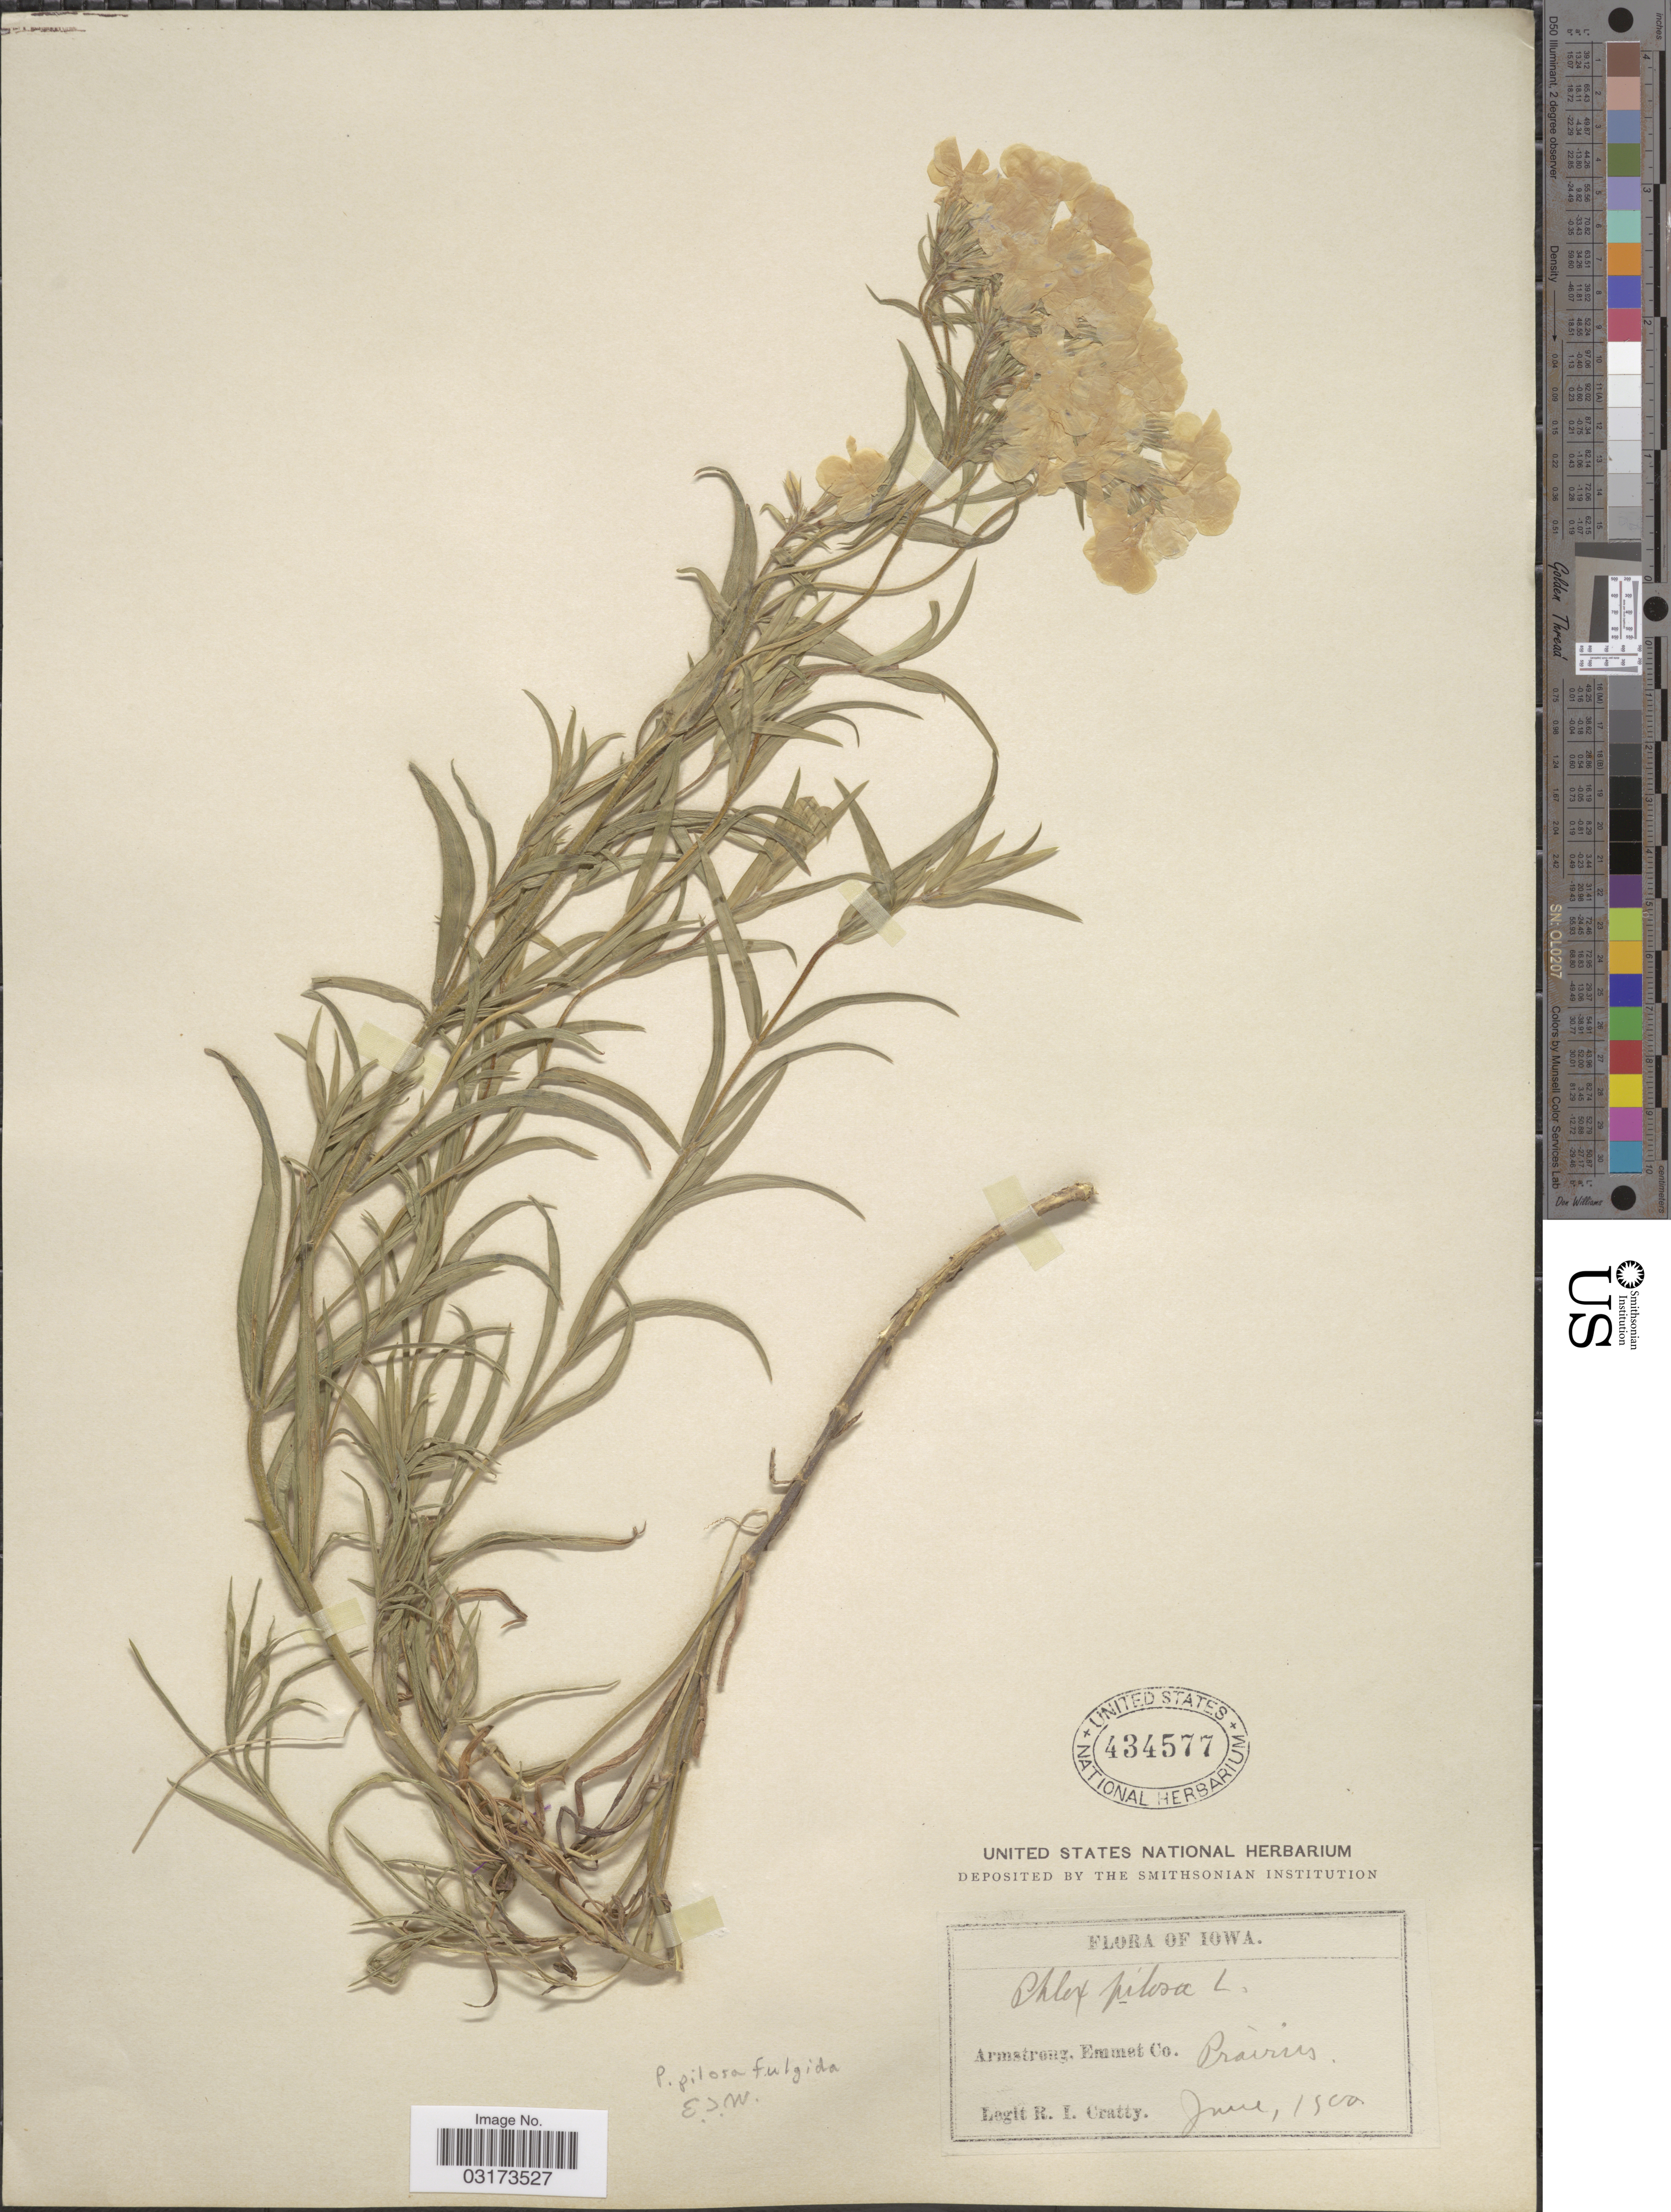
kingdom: Plantae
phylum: Tracheophyta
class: Magnoliopsida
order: Ericales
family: Polemoniaceae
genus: Phlox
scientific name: Phlox pilosa subsp. fulgida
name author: (Wherry) Wherry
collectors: R. Cratty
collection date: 1900-06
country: United States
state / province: Iowa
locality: Armstrong, Emmet Co.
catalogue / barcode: US 434577